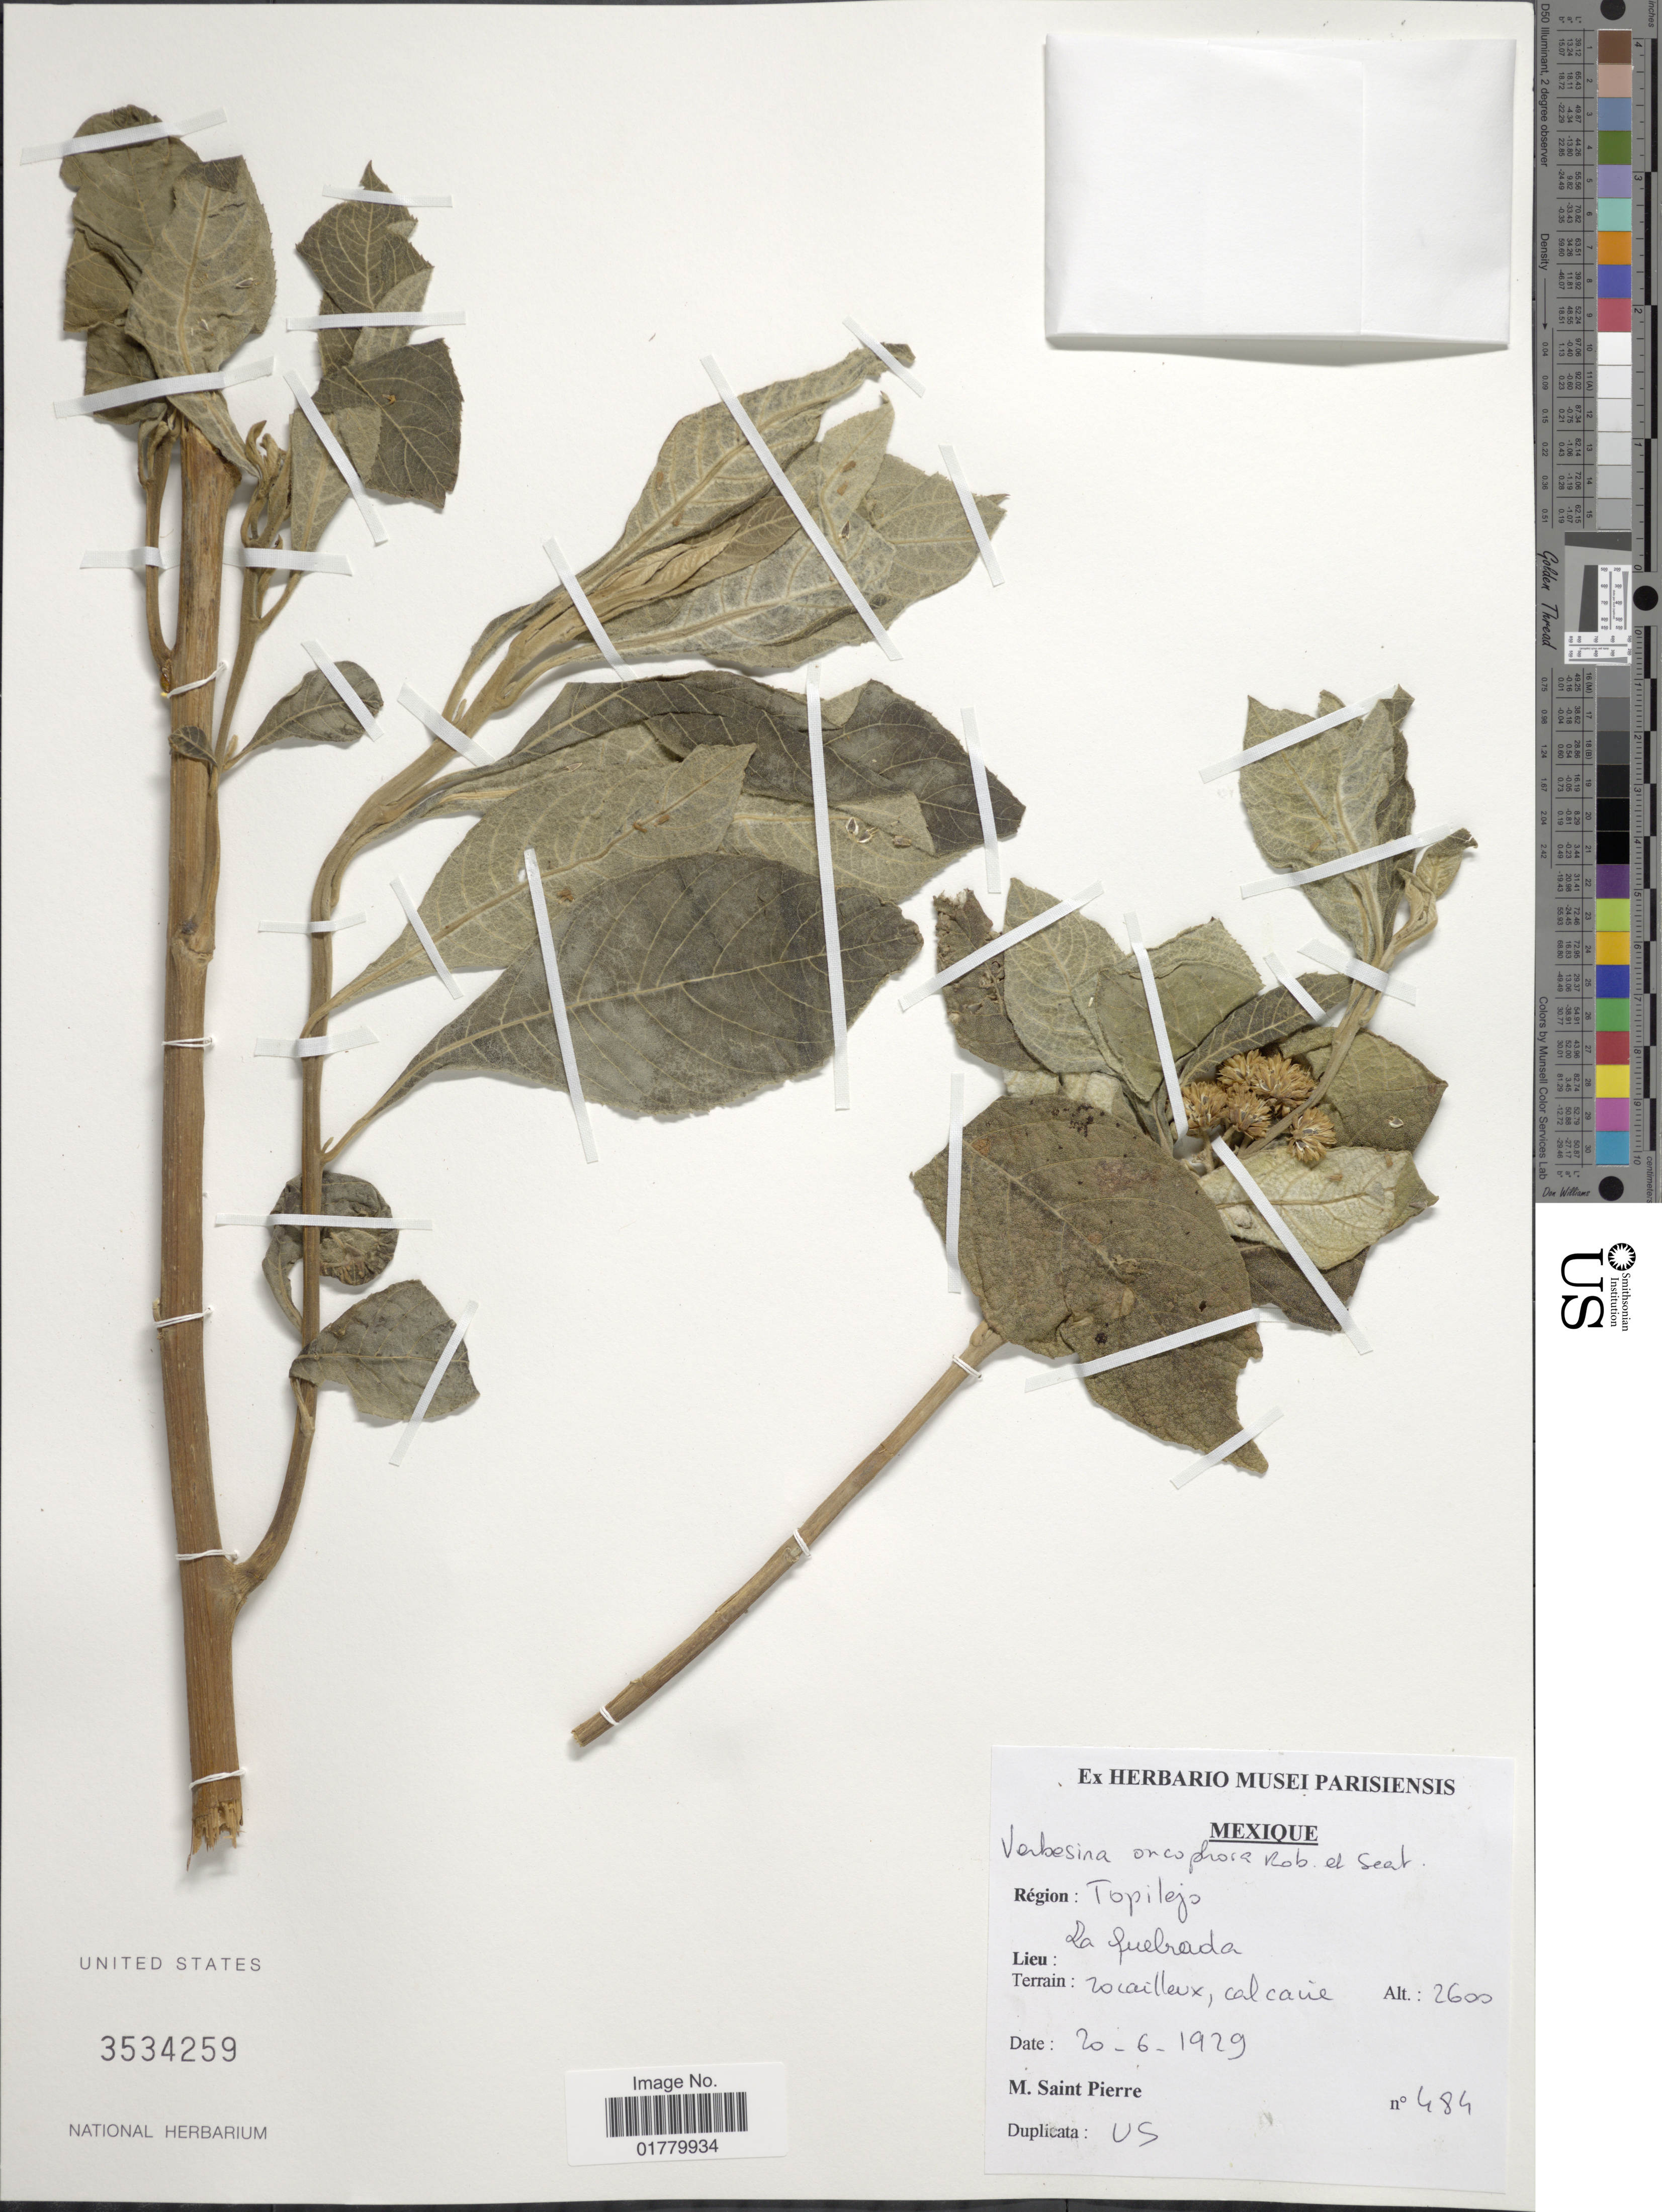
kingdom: Plantae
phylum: Tracheophyta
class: Magnoliopsida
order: Asterales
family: Asteraceae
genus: Verbesina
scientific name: Verbesina oncophora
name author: B.L. Rob. & Seaton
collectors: M. Saint-Pierre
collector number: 484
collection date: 1929-06-20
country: Mexico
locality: Región: Topilejo, Da Quebrada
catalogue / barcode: US 3534259